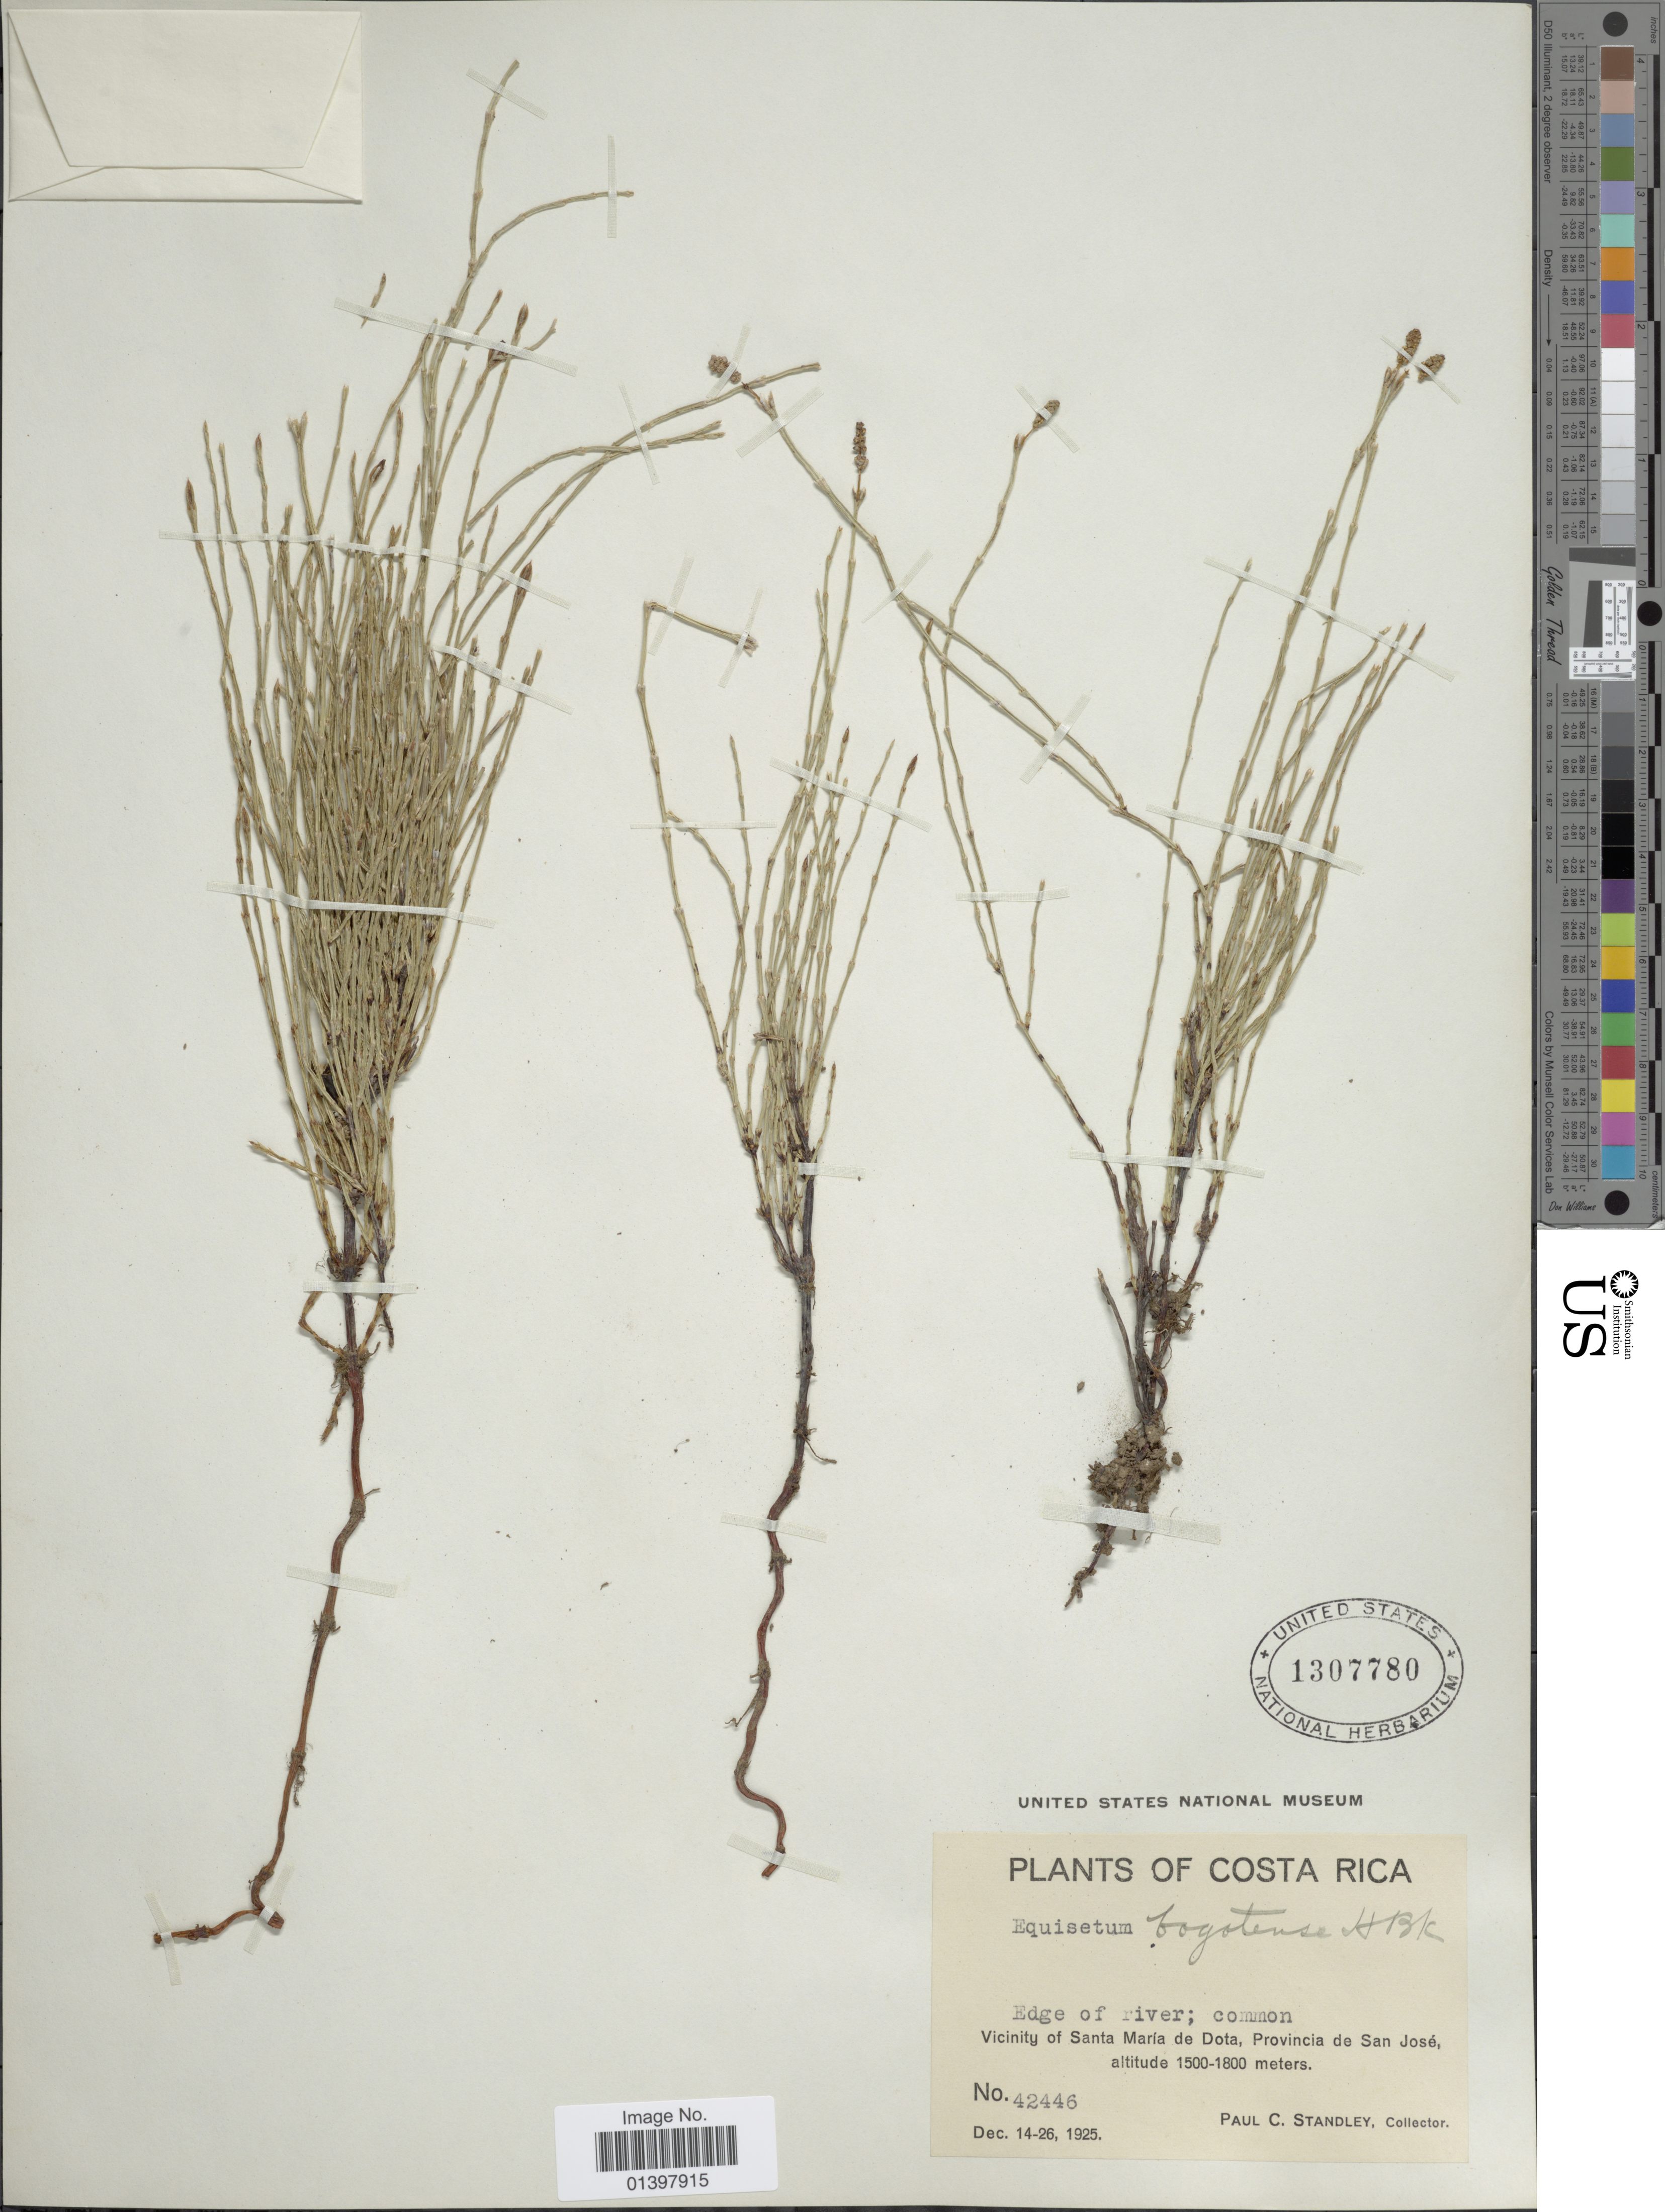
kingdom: Plantae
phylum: Tracheophyta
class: Polypodiopsida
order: Equisetales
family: Equisetaceae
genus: Equisetum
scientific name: Equisetum bogotense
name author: Kunth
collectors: P. C. Standley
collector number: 42446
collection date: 1925-12-14/1925-12-26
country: Costa Rica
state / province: San José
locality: Edge of river; common. Vicinity of Santa Maria de Dota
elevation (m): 1500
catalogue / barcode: US 1307780